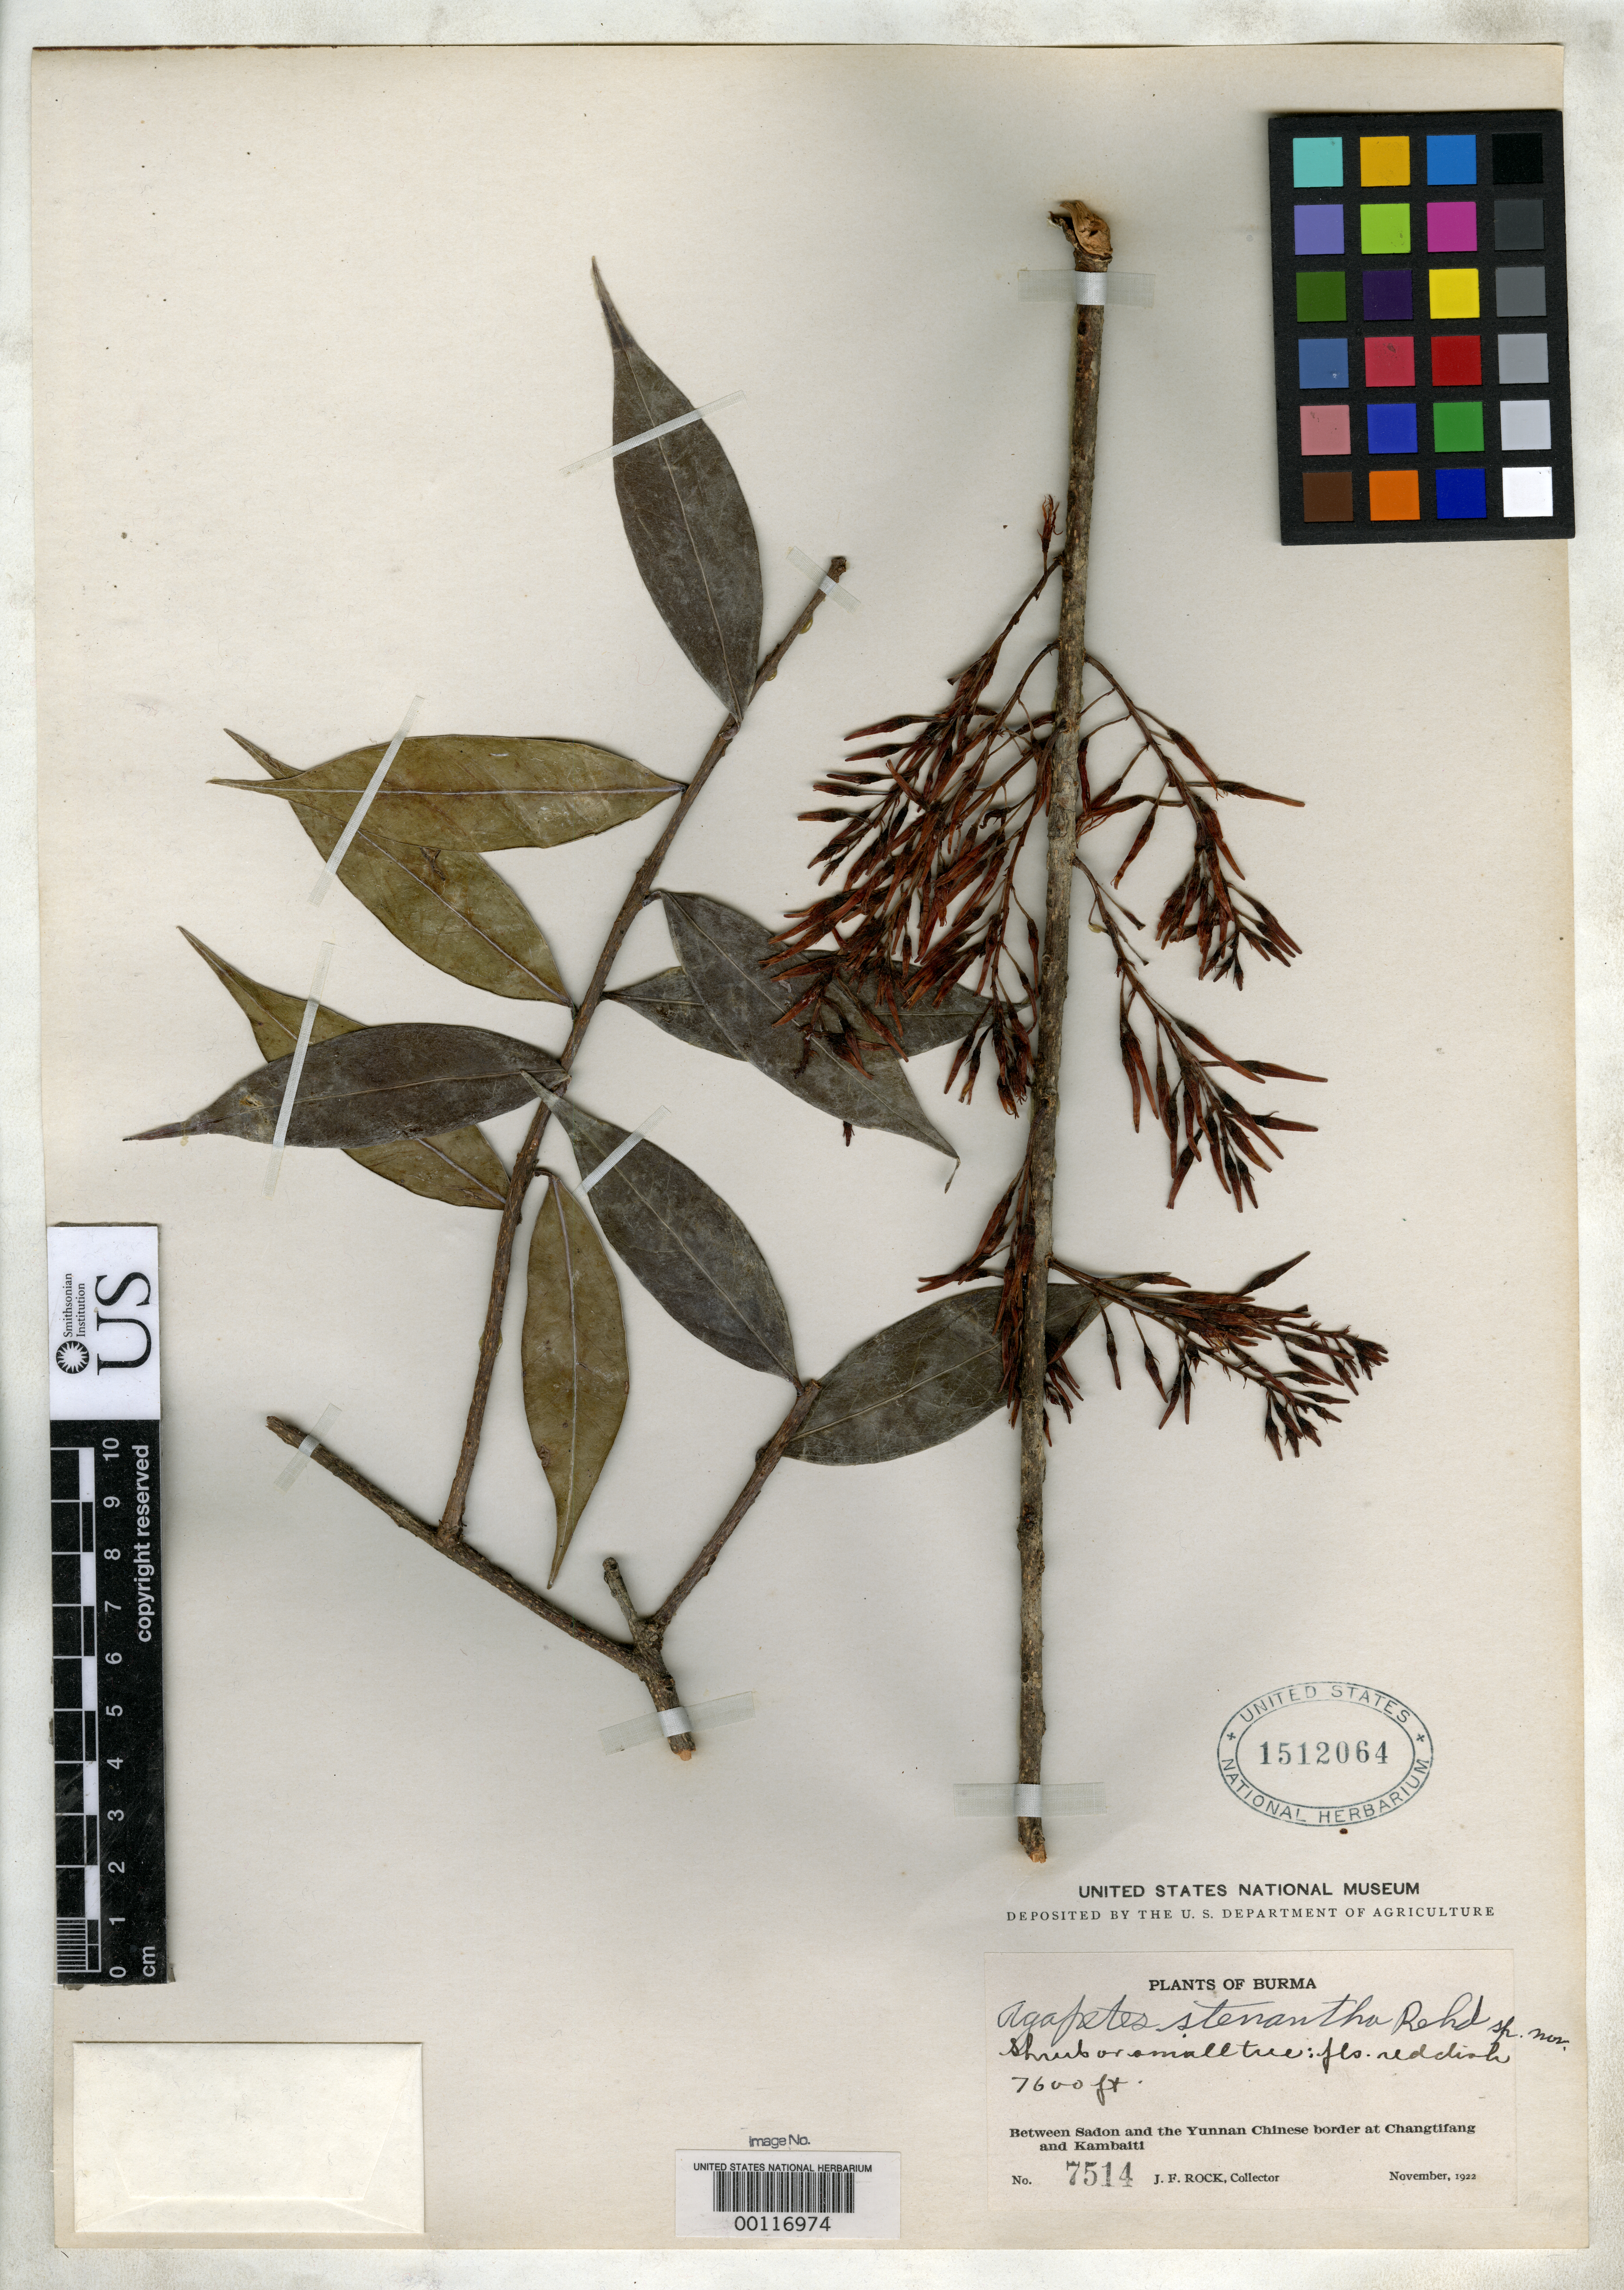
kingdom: Plantae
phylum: Tracheophyta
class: Magnoliopsida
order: Ericales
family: Ericaceae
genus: Agapetes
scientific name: Agapetes stenantha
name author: Rehder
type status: Isotype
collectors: J. F. Rock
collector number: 7514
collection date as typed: Nov 1922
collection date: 1922-11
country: Myanmar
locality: Between Sadon & Yunnan Chinese border at Changtifang & Kambaiti.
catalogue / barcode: US 1512064